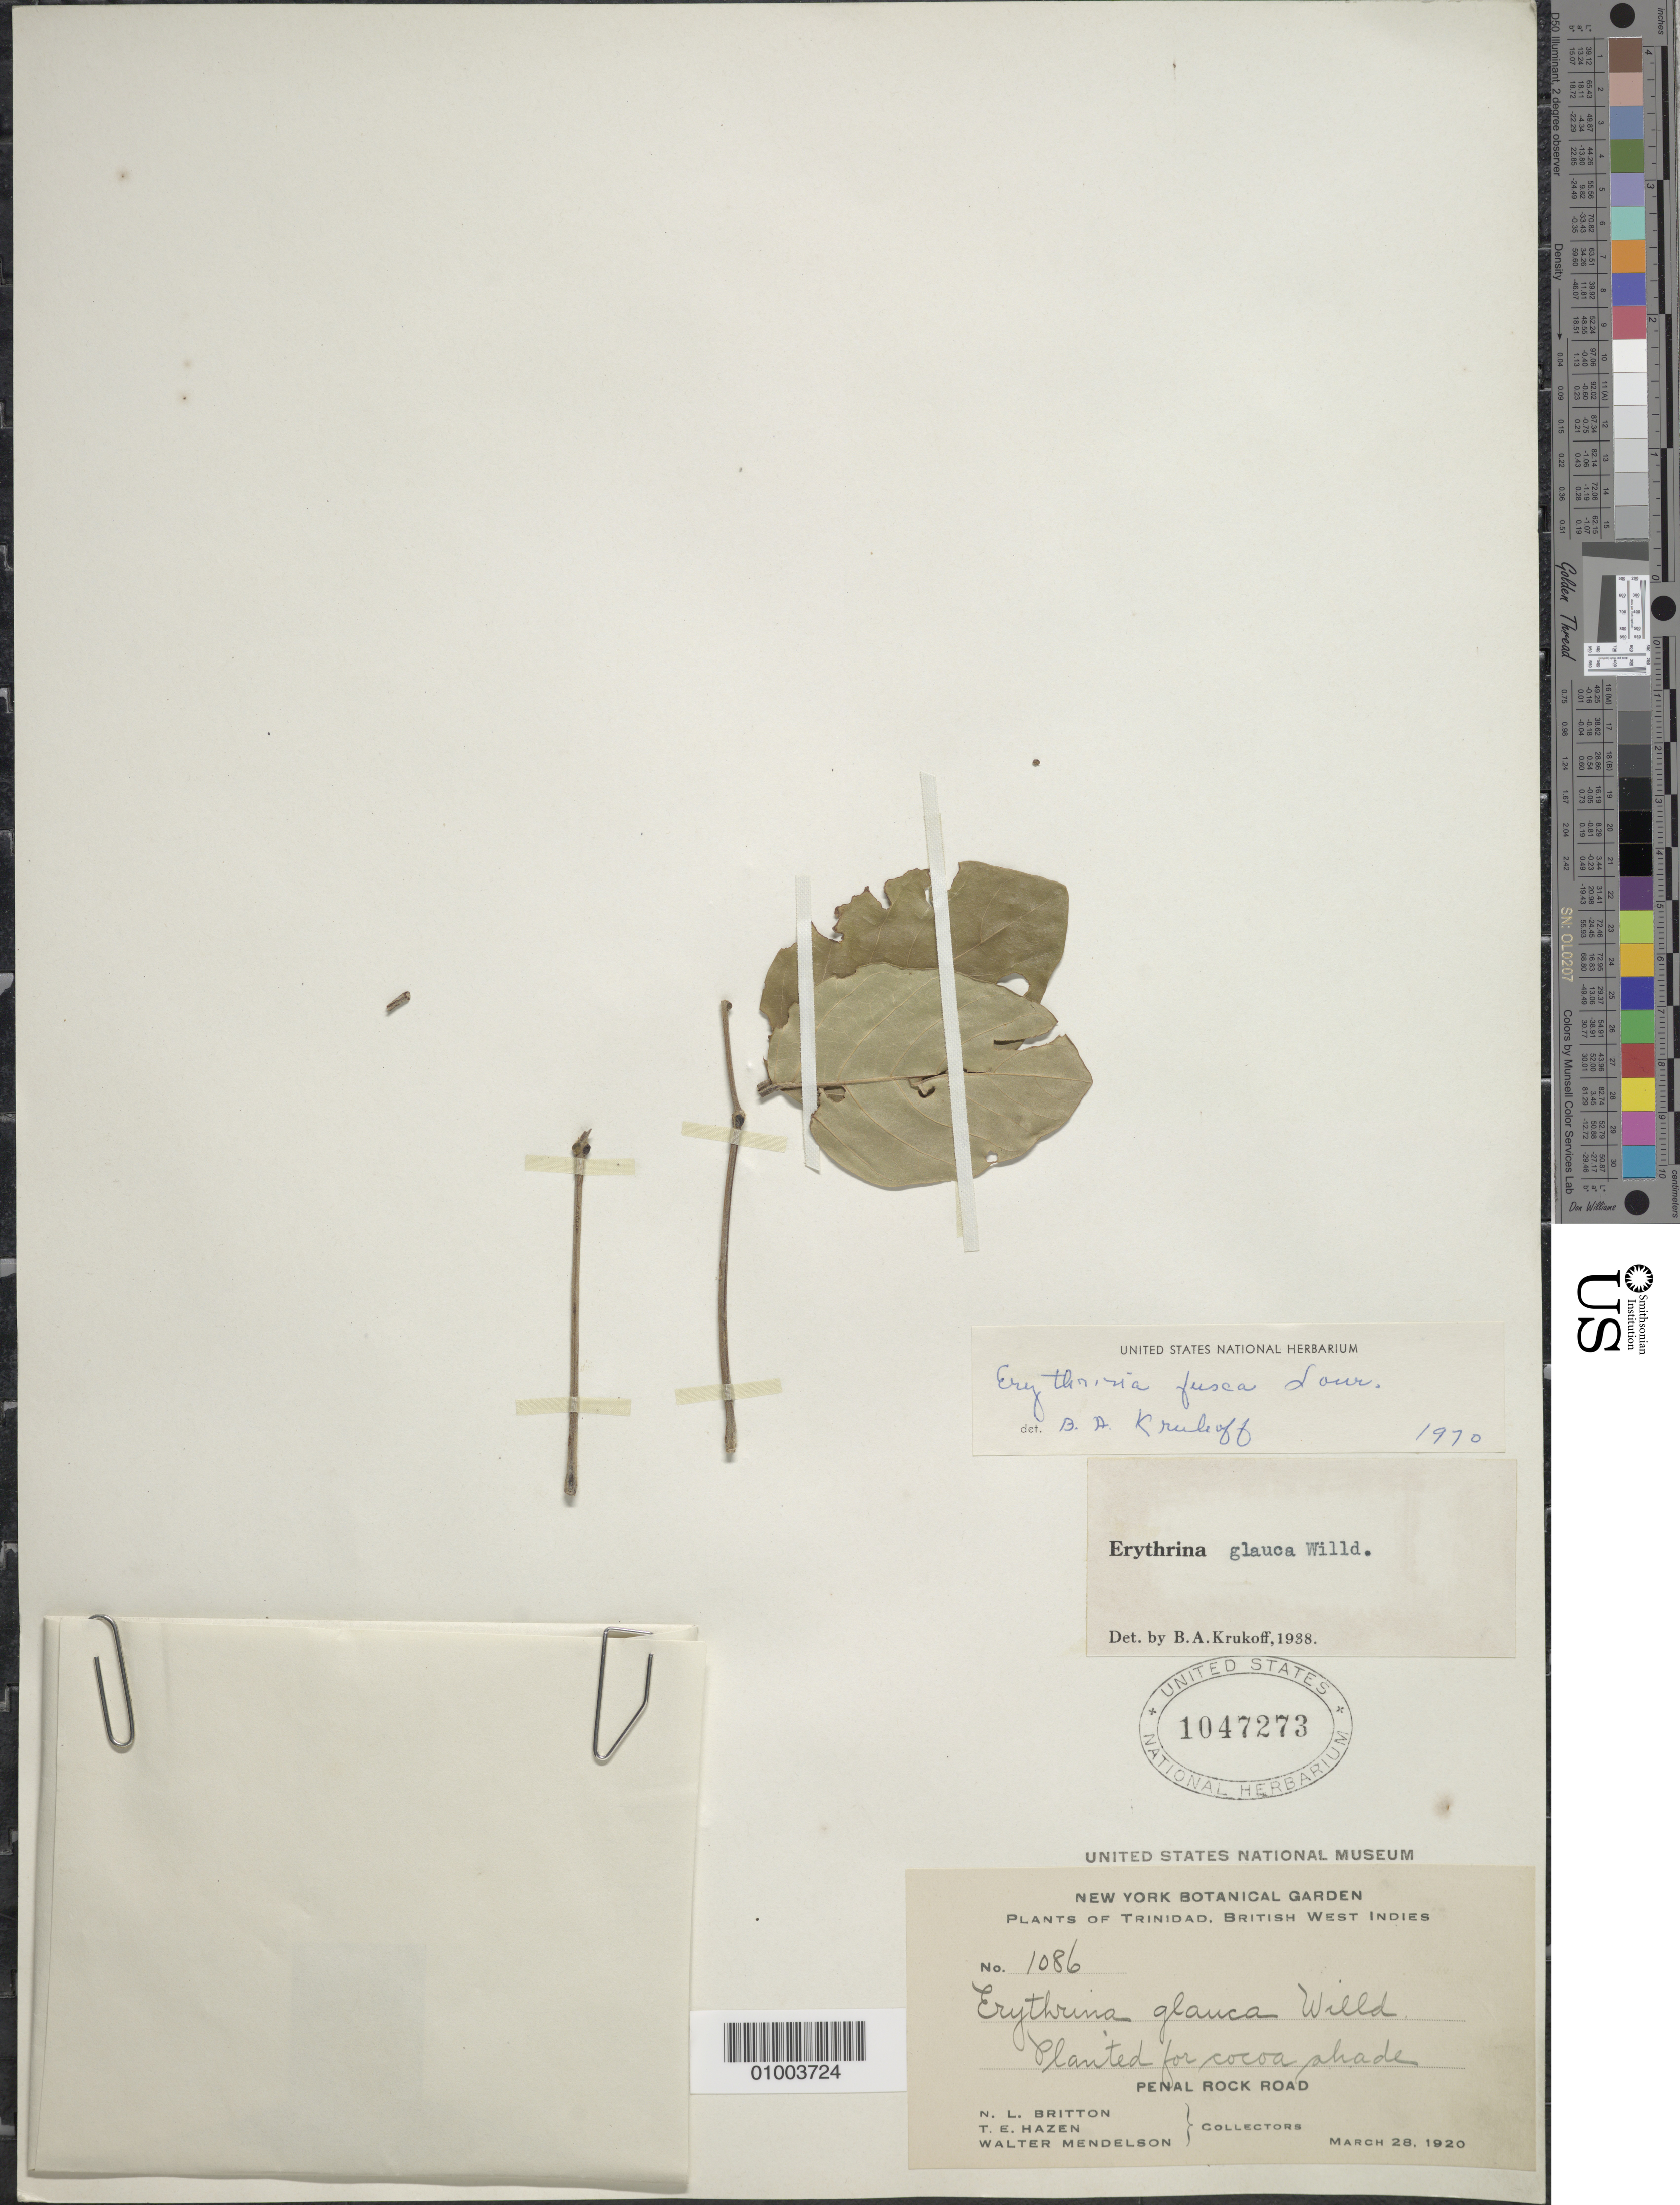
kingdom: Plantae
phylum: Tracheophyta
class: Magnoliopsida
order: Fabales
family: Fabaceae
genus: Erythrina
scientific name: Erythrina fusca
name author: Lour.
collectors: N. Britton, T. E. Hazen & W. Mendelson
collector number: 1086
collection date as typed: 28 Mar 1920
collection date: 1920-03-28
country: Trinidad and Tobago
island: Trinidad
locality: Penal Rock Road. Planted for cocoa shade.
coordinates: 0 N, 0 E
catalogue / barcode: US 1047273